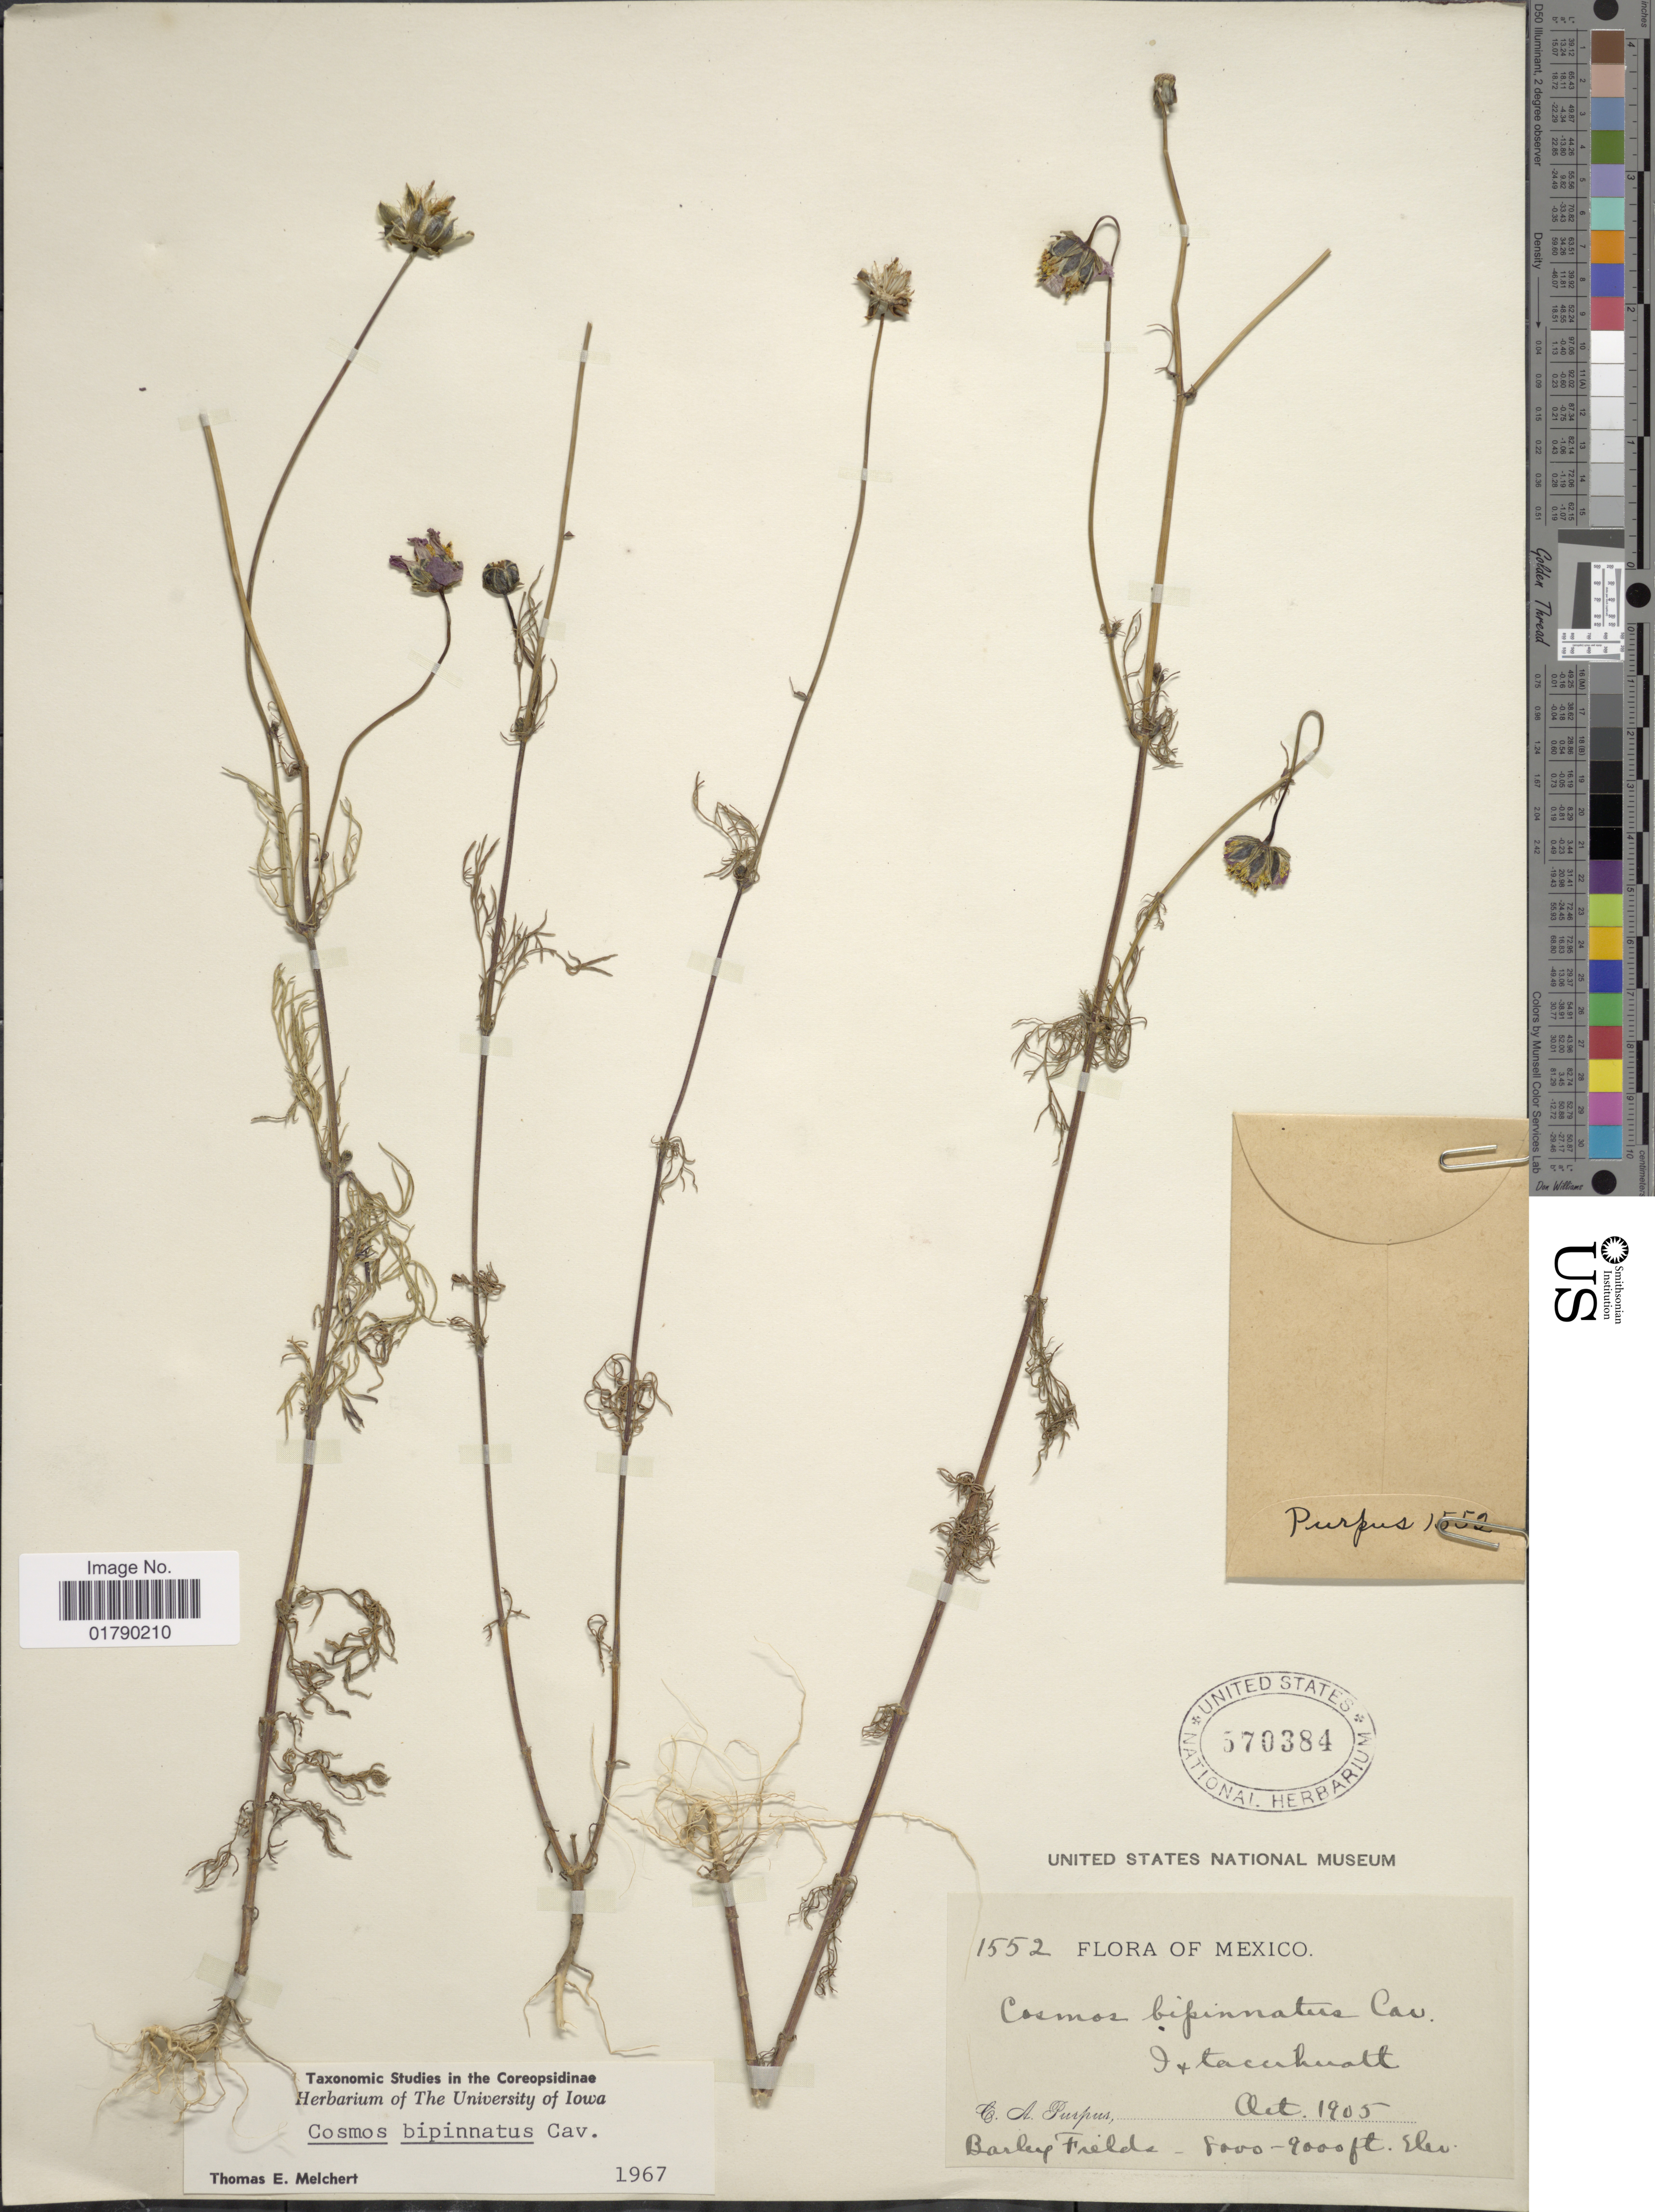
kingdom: Plantae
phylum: Tracheophyta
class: Magnoliopsida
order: Asterales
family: Asteraceae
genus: Cosmos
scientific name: Cosmos bipinnatus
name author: Cav.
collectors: C. A. Purpus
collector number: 1552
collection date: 1905-10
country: Mexico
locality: Ixtaccihuatl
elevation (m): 2438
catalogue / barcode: US 570384